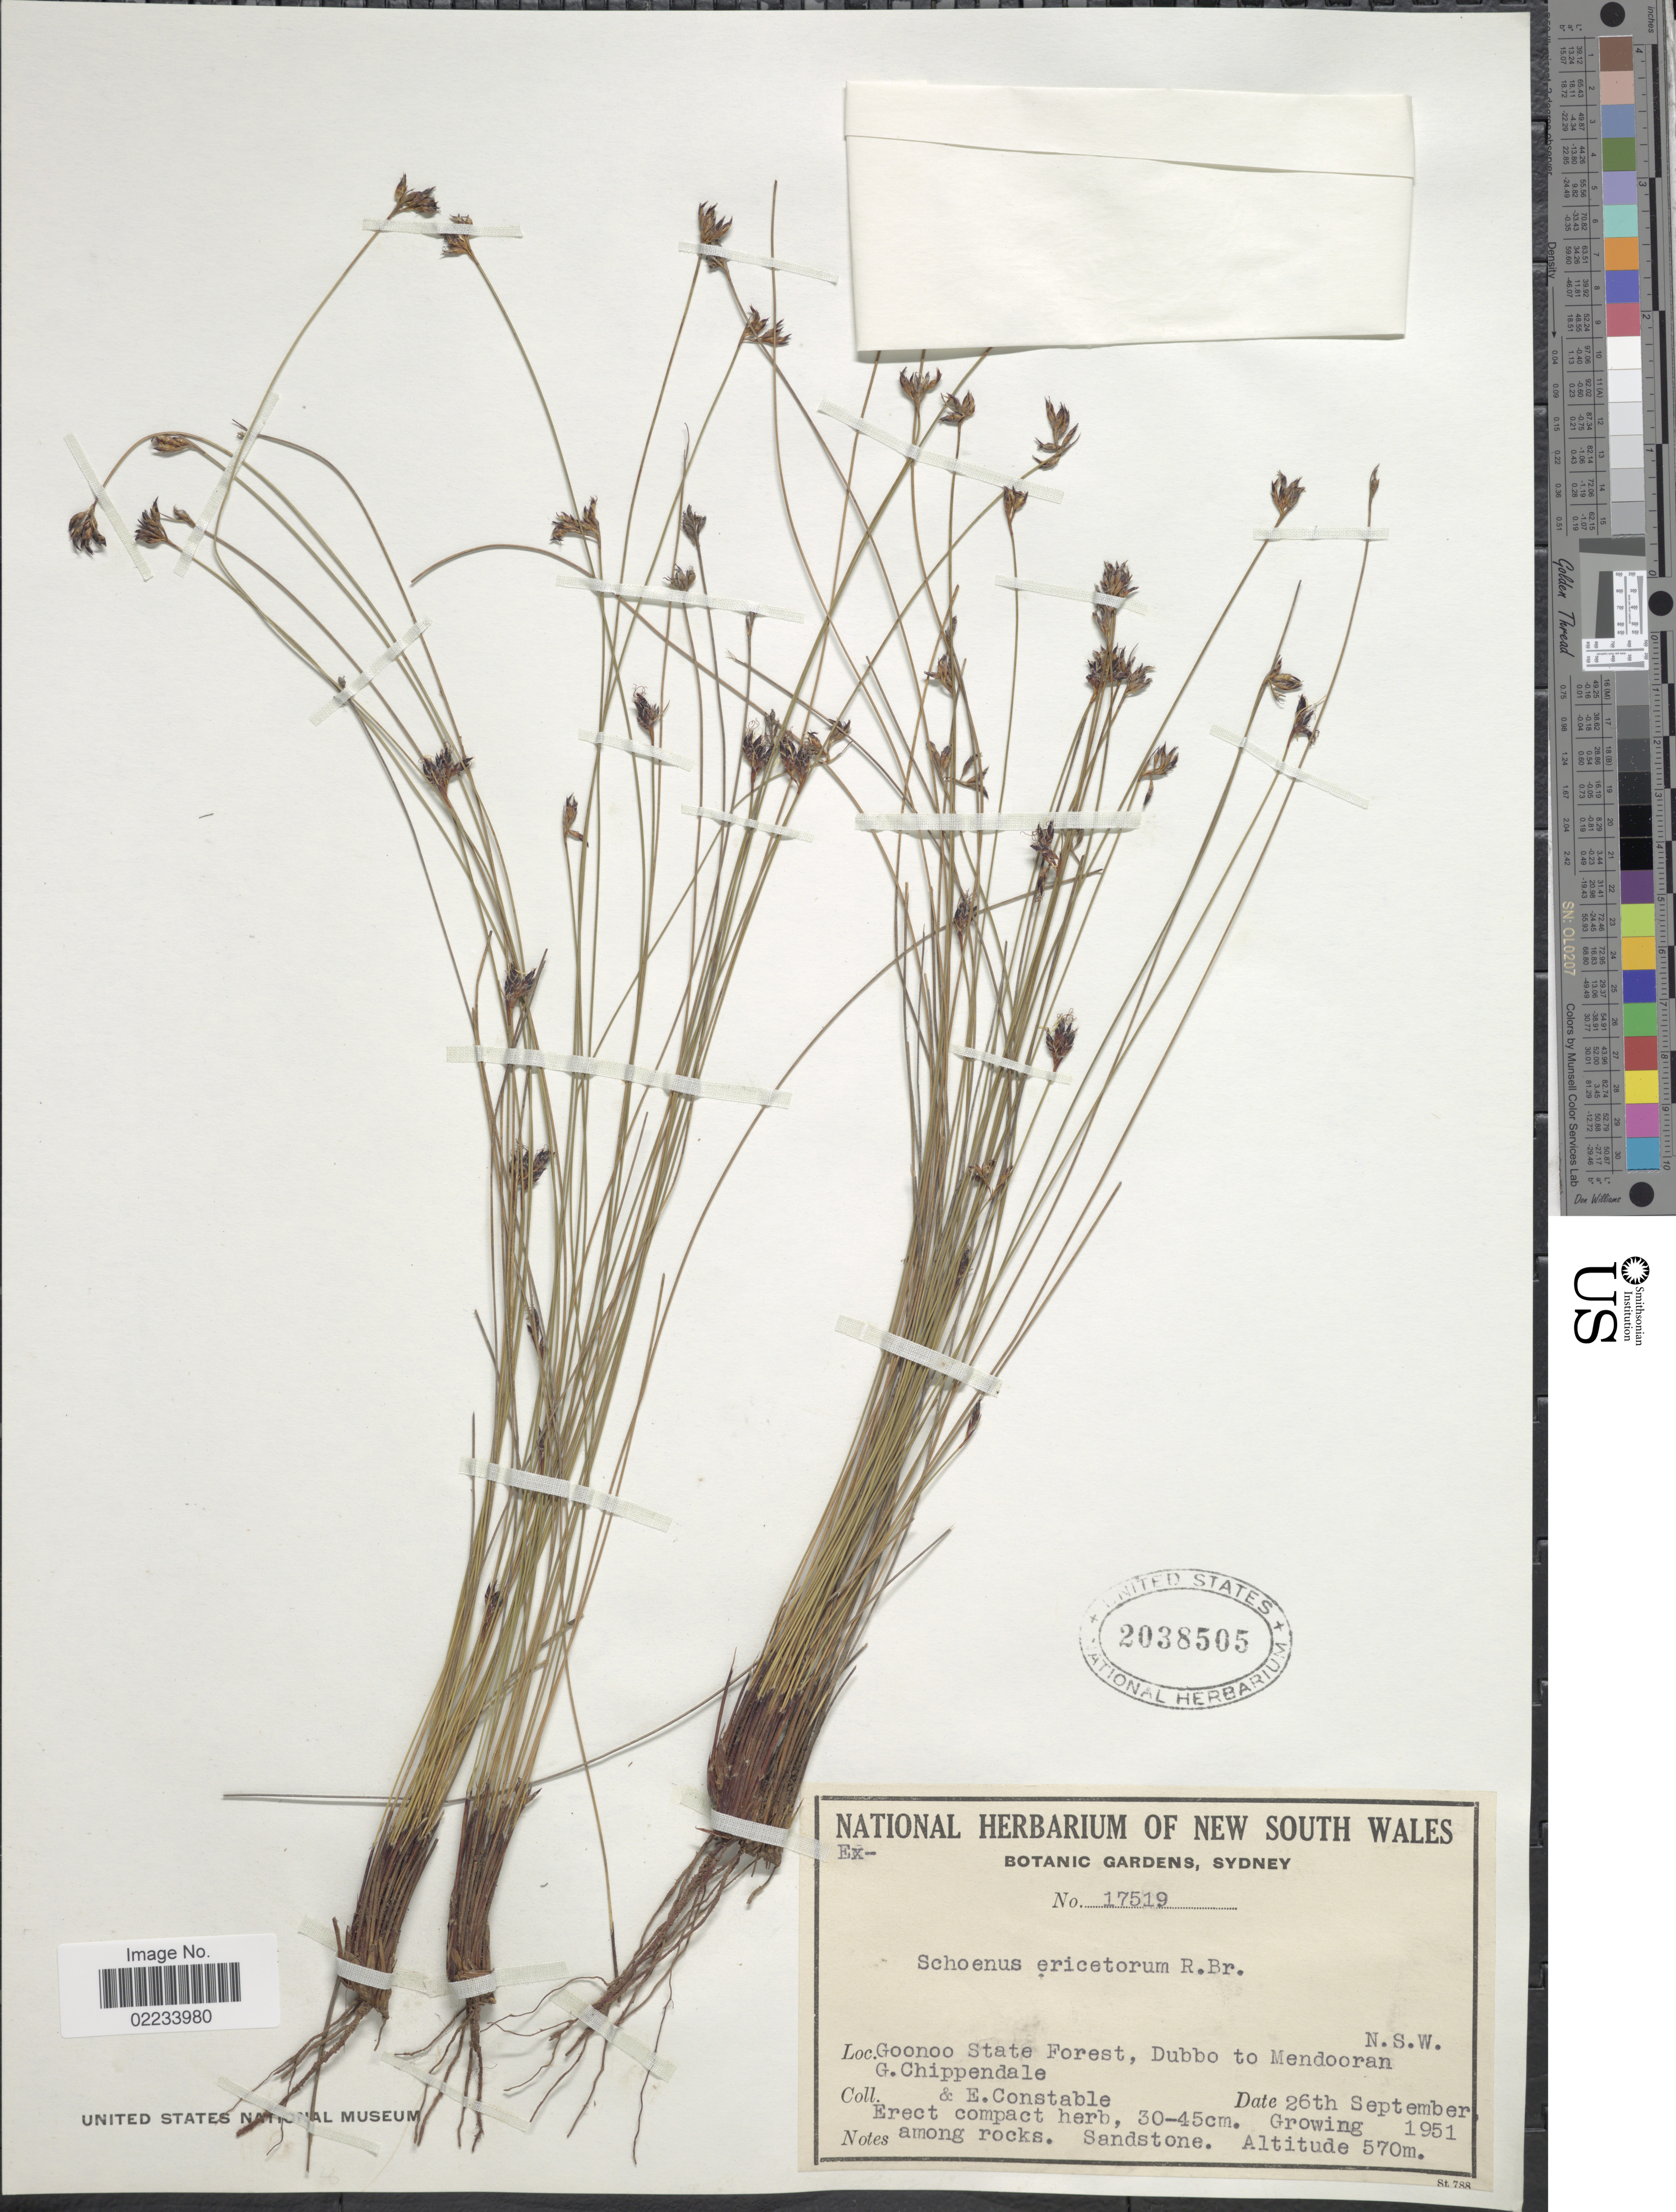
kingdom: Plantae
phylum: Tracheophyta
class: Liliopsida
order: Poales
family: Cyperaceae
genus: Schoenus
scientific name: Schoenus ericetorum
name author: R. Br.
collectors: G. Chippendale & E. F. Constable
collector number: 17519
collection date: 1951-09-26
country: Australia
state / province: New South Wales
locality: Goonoo State Forest, Dubbo to Mnedooran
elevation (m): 570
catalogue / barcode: US 2038505